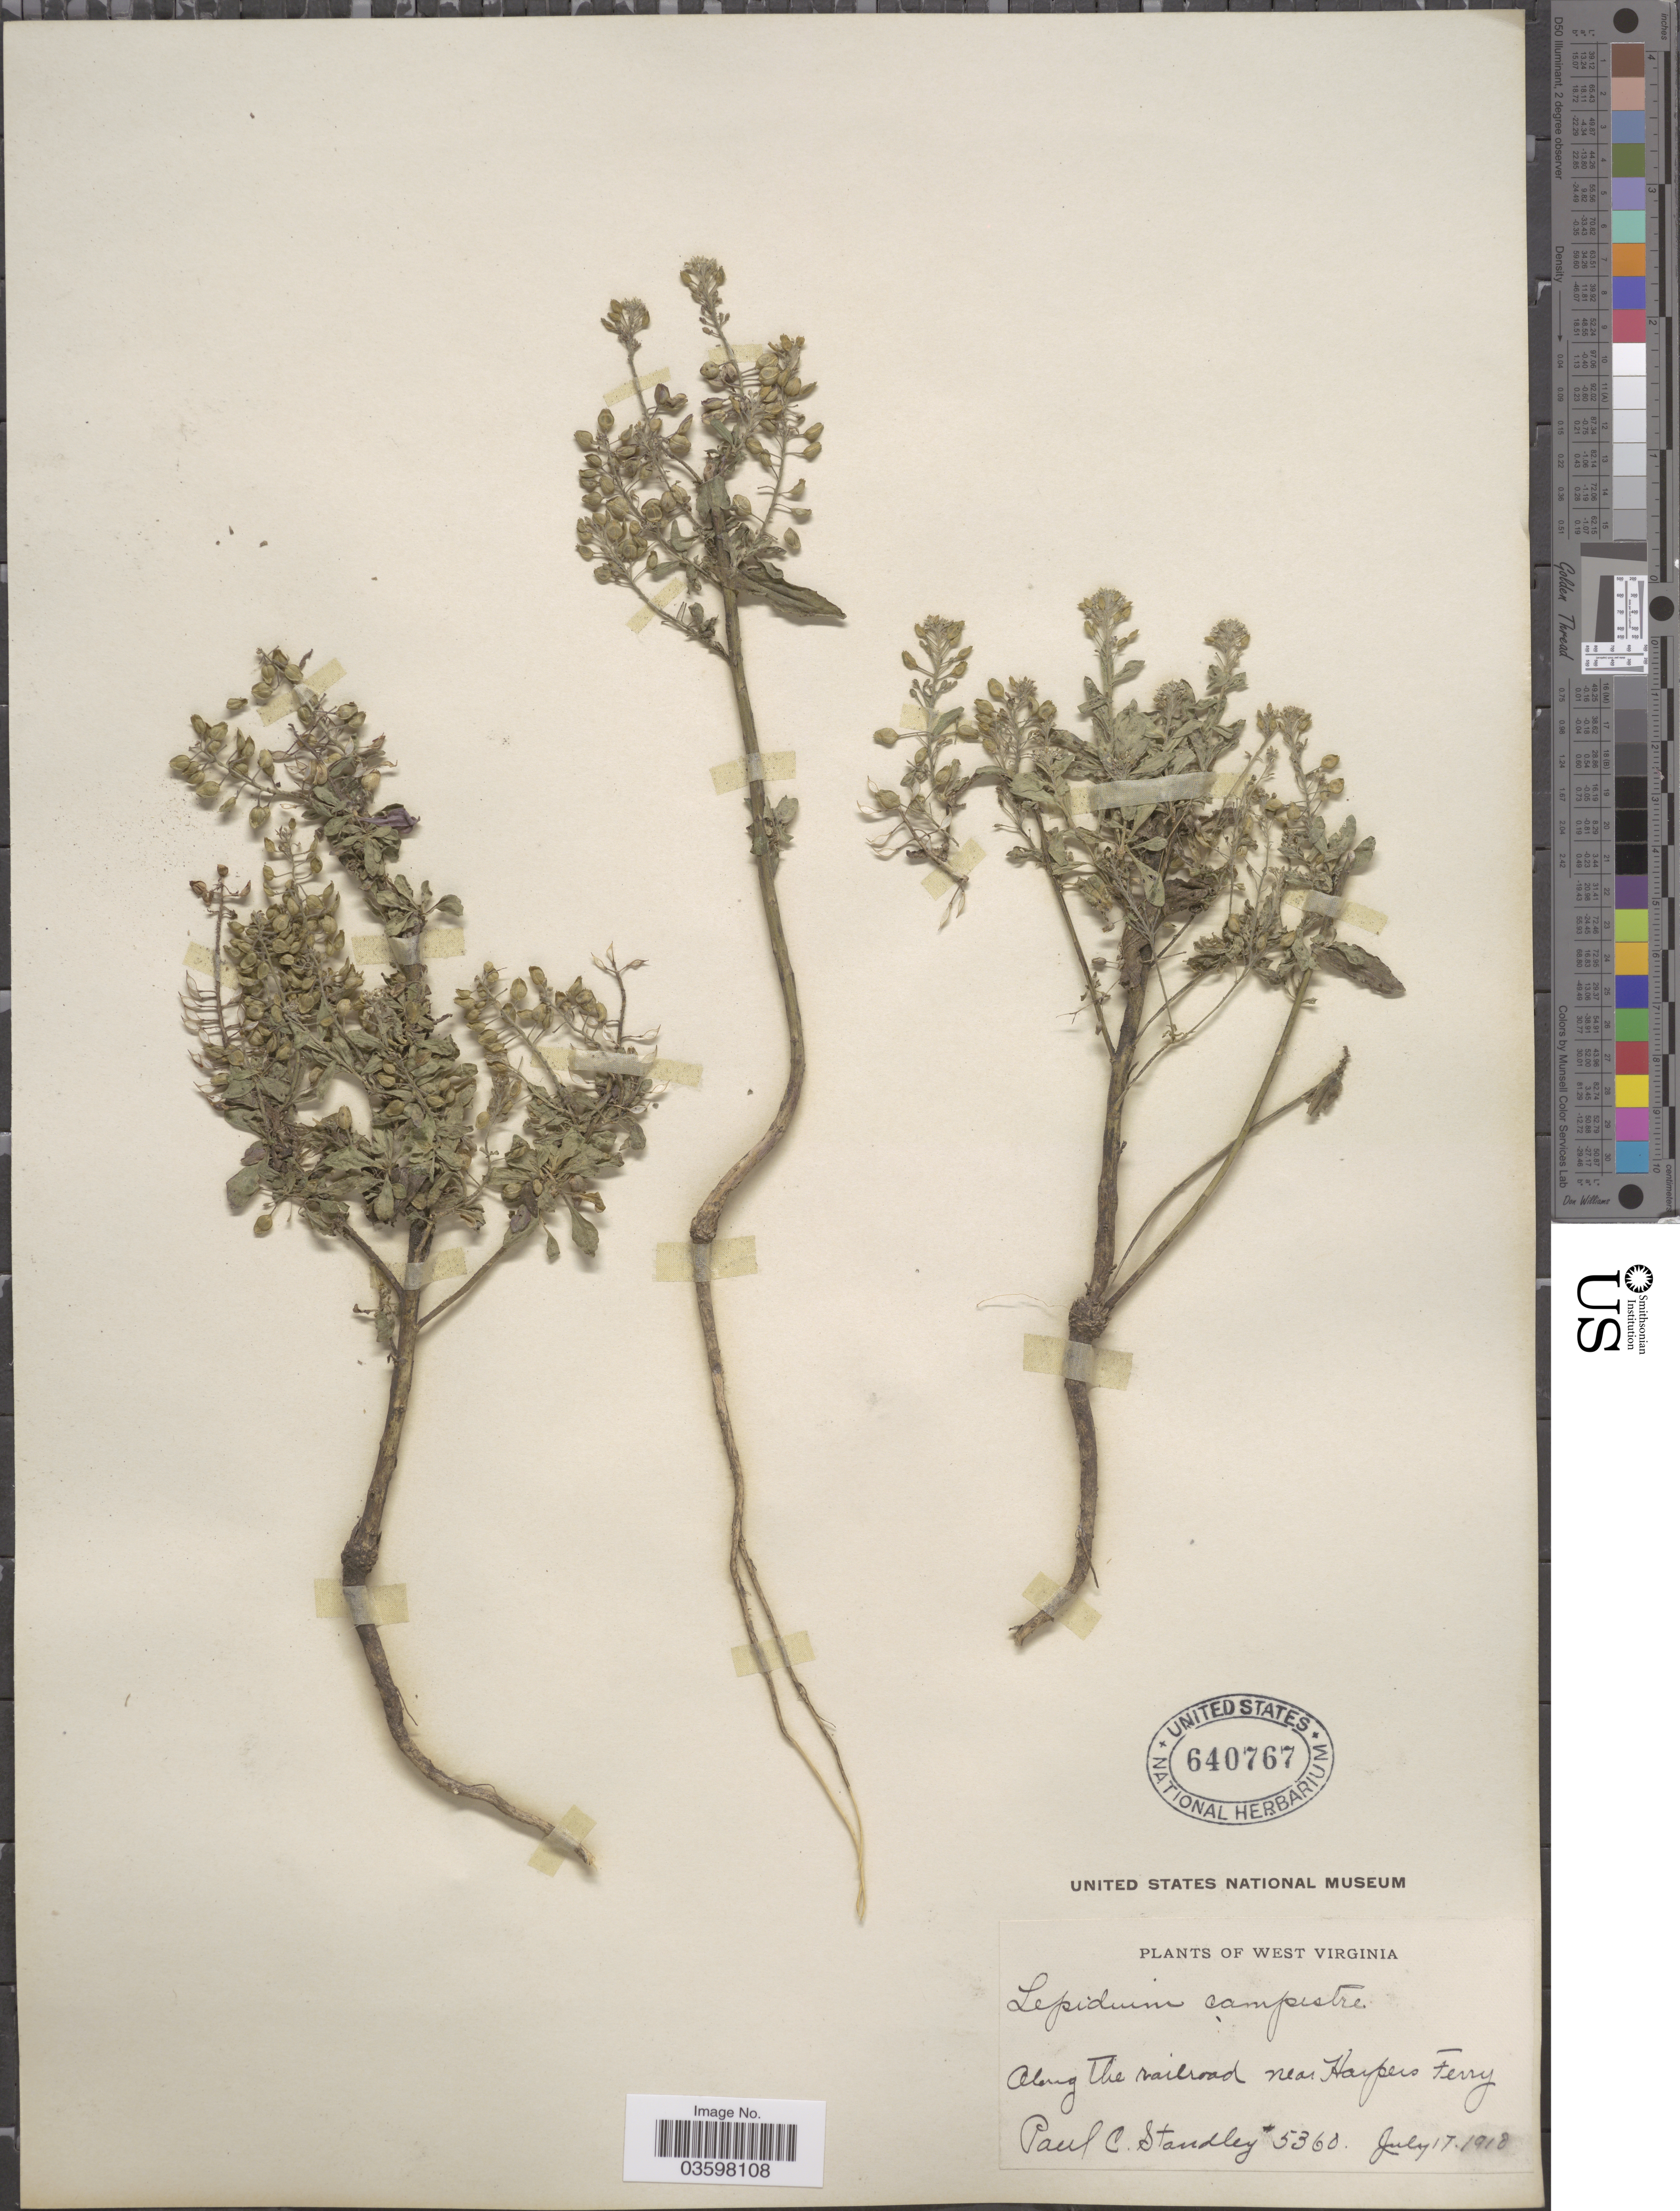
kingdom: Plantae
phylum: Tracheophyta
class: Magnoliopsida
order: Brassicales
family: Brassicaceae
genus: Lepidium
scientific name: Lepidium campestre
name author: (L.) W.T. Aiton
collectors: P. C. Standley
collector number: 5360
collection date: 1918-07-17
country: United States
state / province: West Virginia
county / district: Jefferson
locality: Along the railroad near Harpers Ferry.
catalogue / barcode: US 640767